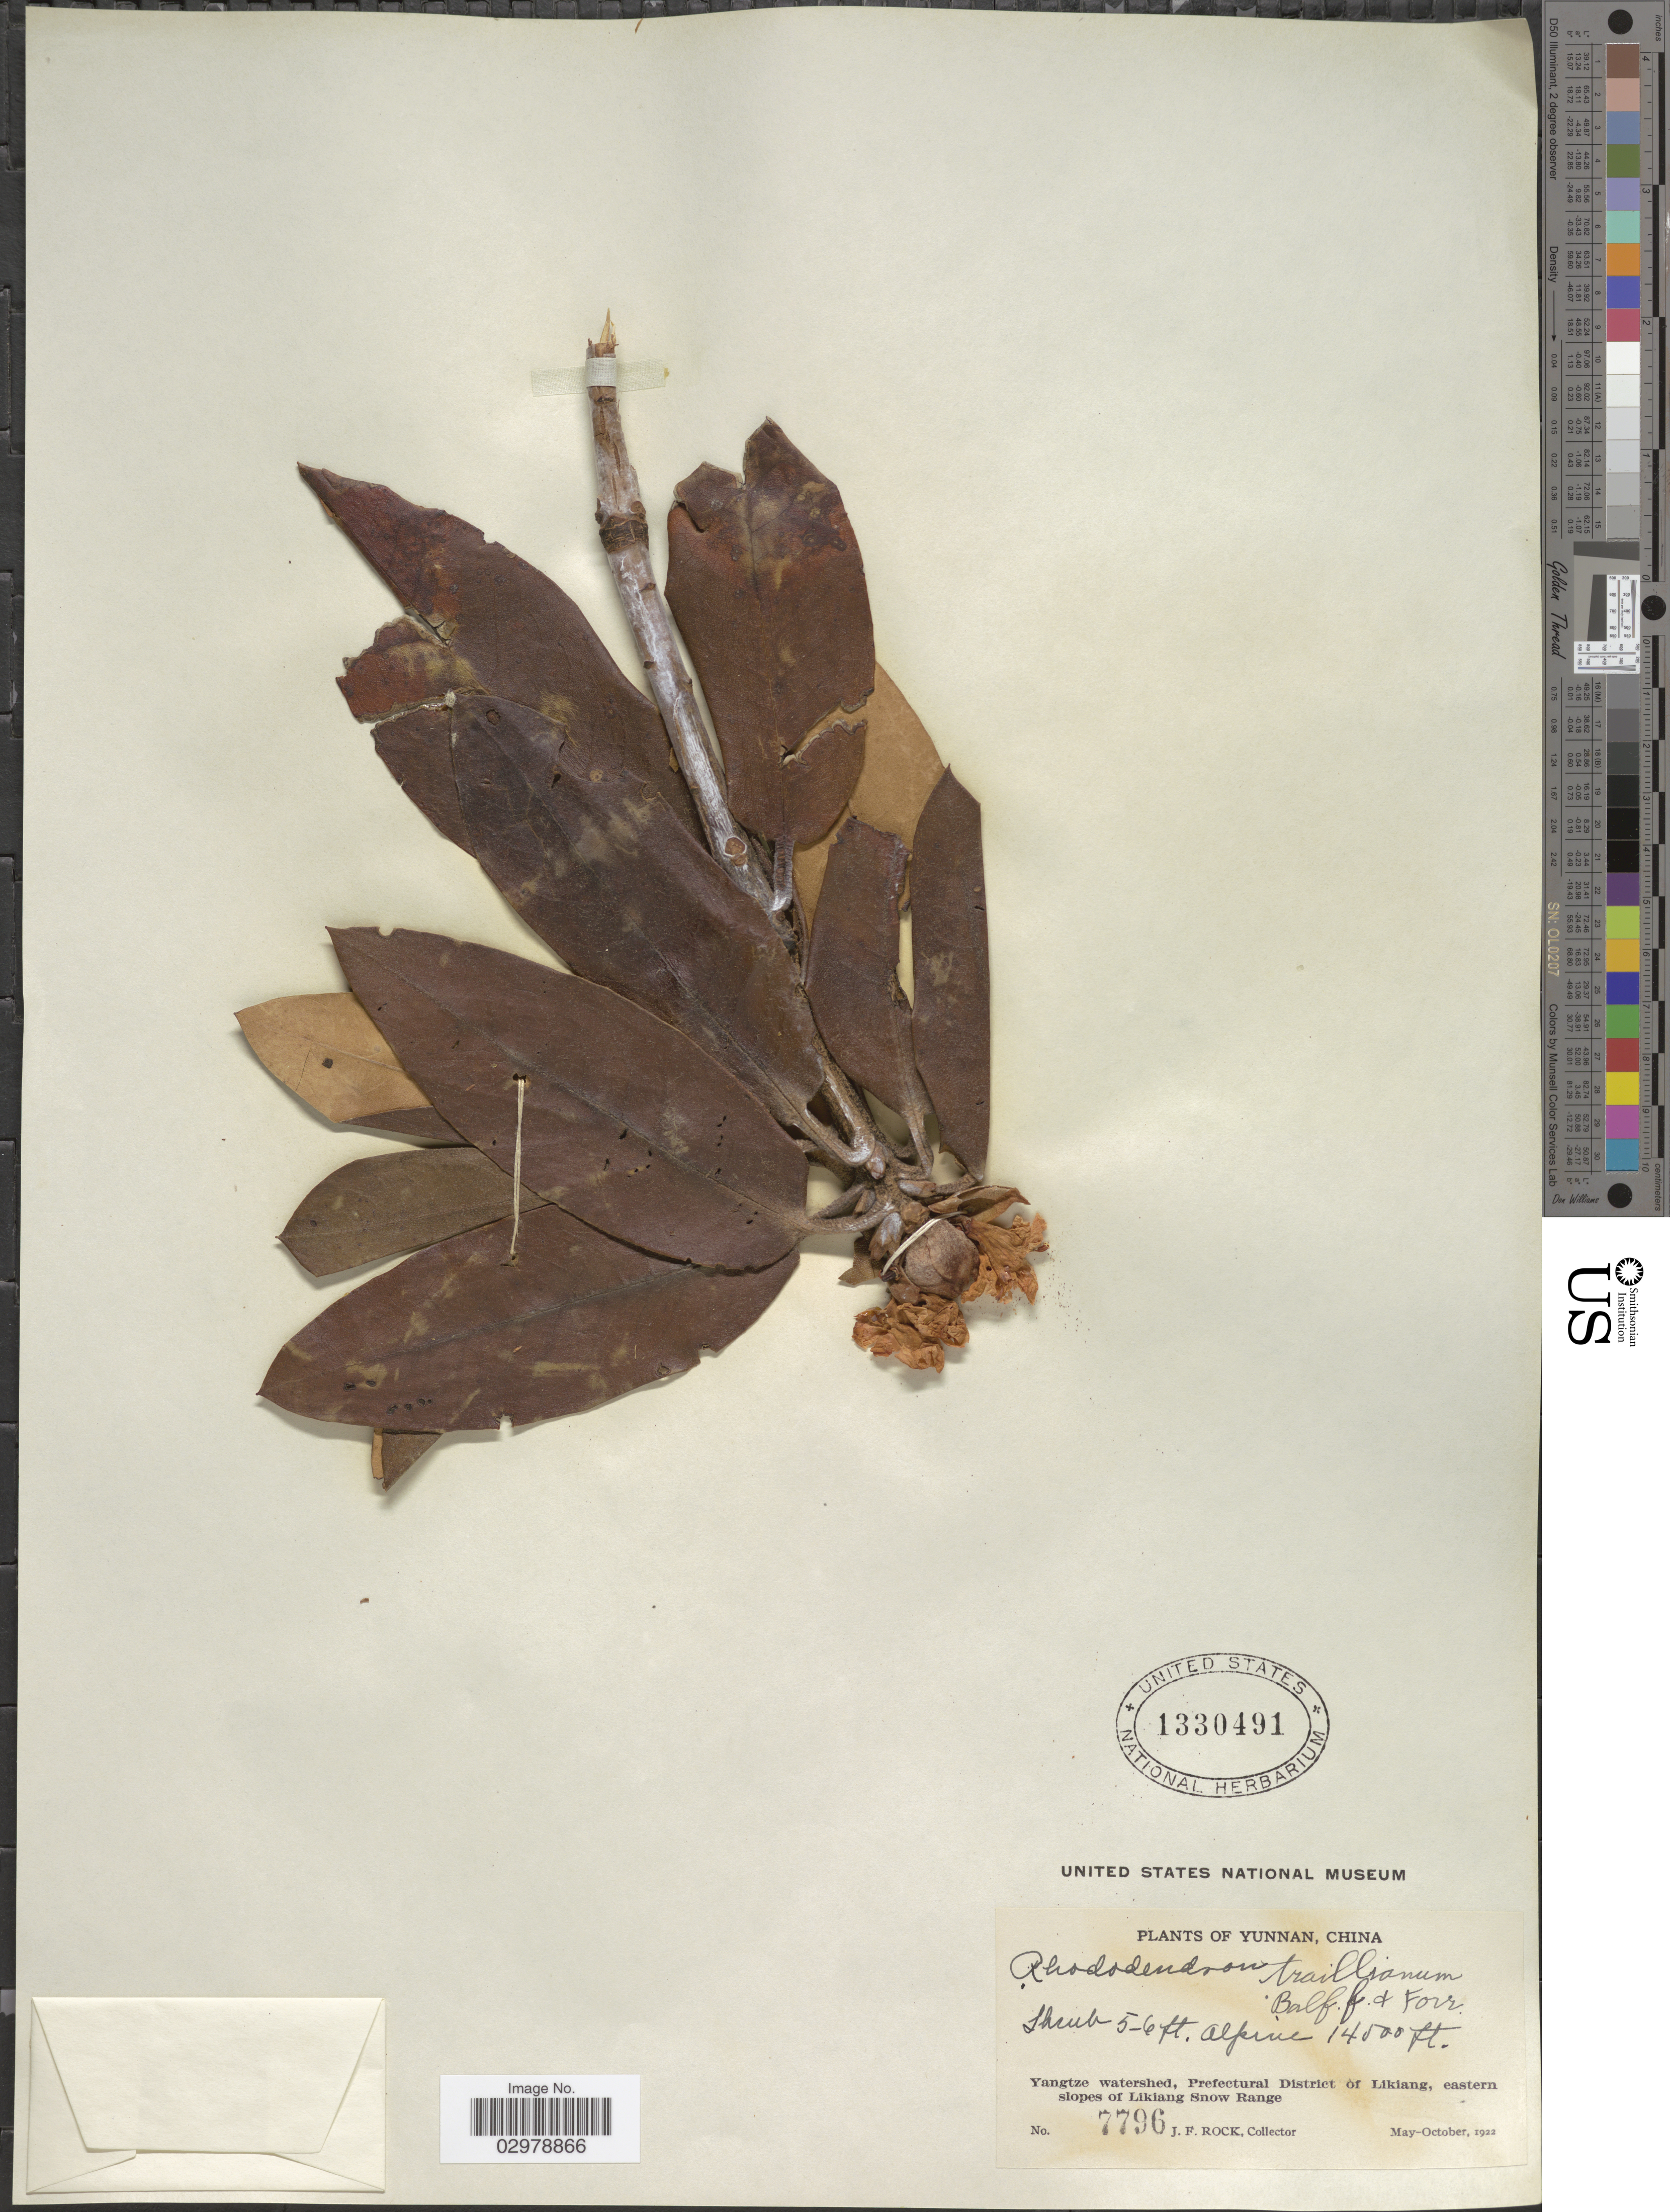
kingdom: Plantae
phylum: Tracheophyta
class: Magnoliopsida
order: Ericales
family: Ericaceae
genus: Rhododendron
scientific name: Rhododendron traillianum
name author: Forrest & W.W. Sm.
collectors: J. Rock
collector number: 7796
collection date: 1922-05/1922-10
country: China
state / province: Yunnan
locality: Yangtze watershed, Prefectural District of Likiang, eastern slopes of Likiang Snow Range.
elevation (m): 4420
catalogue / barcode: US 1330491